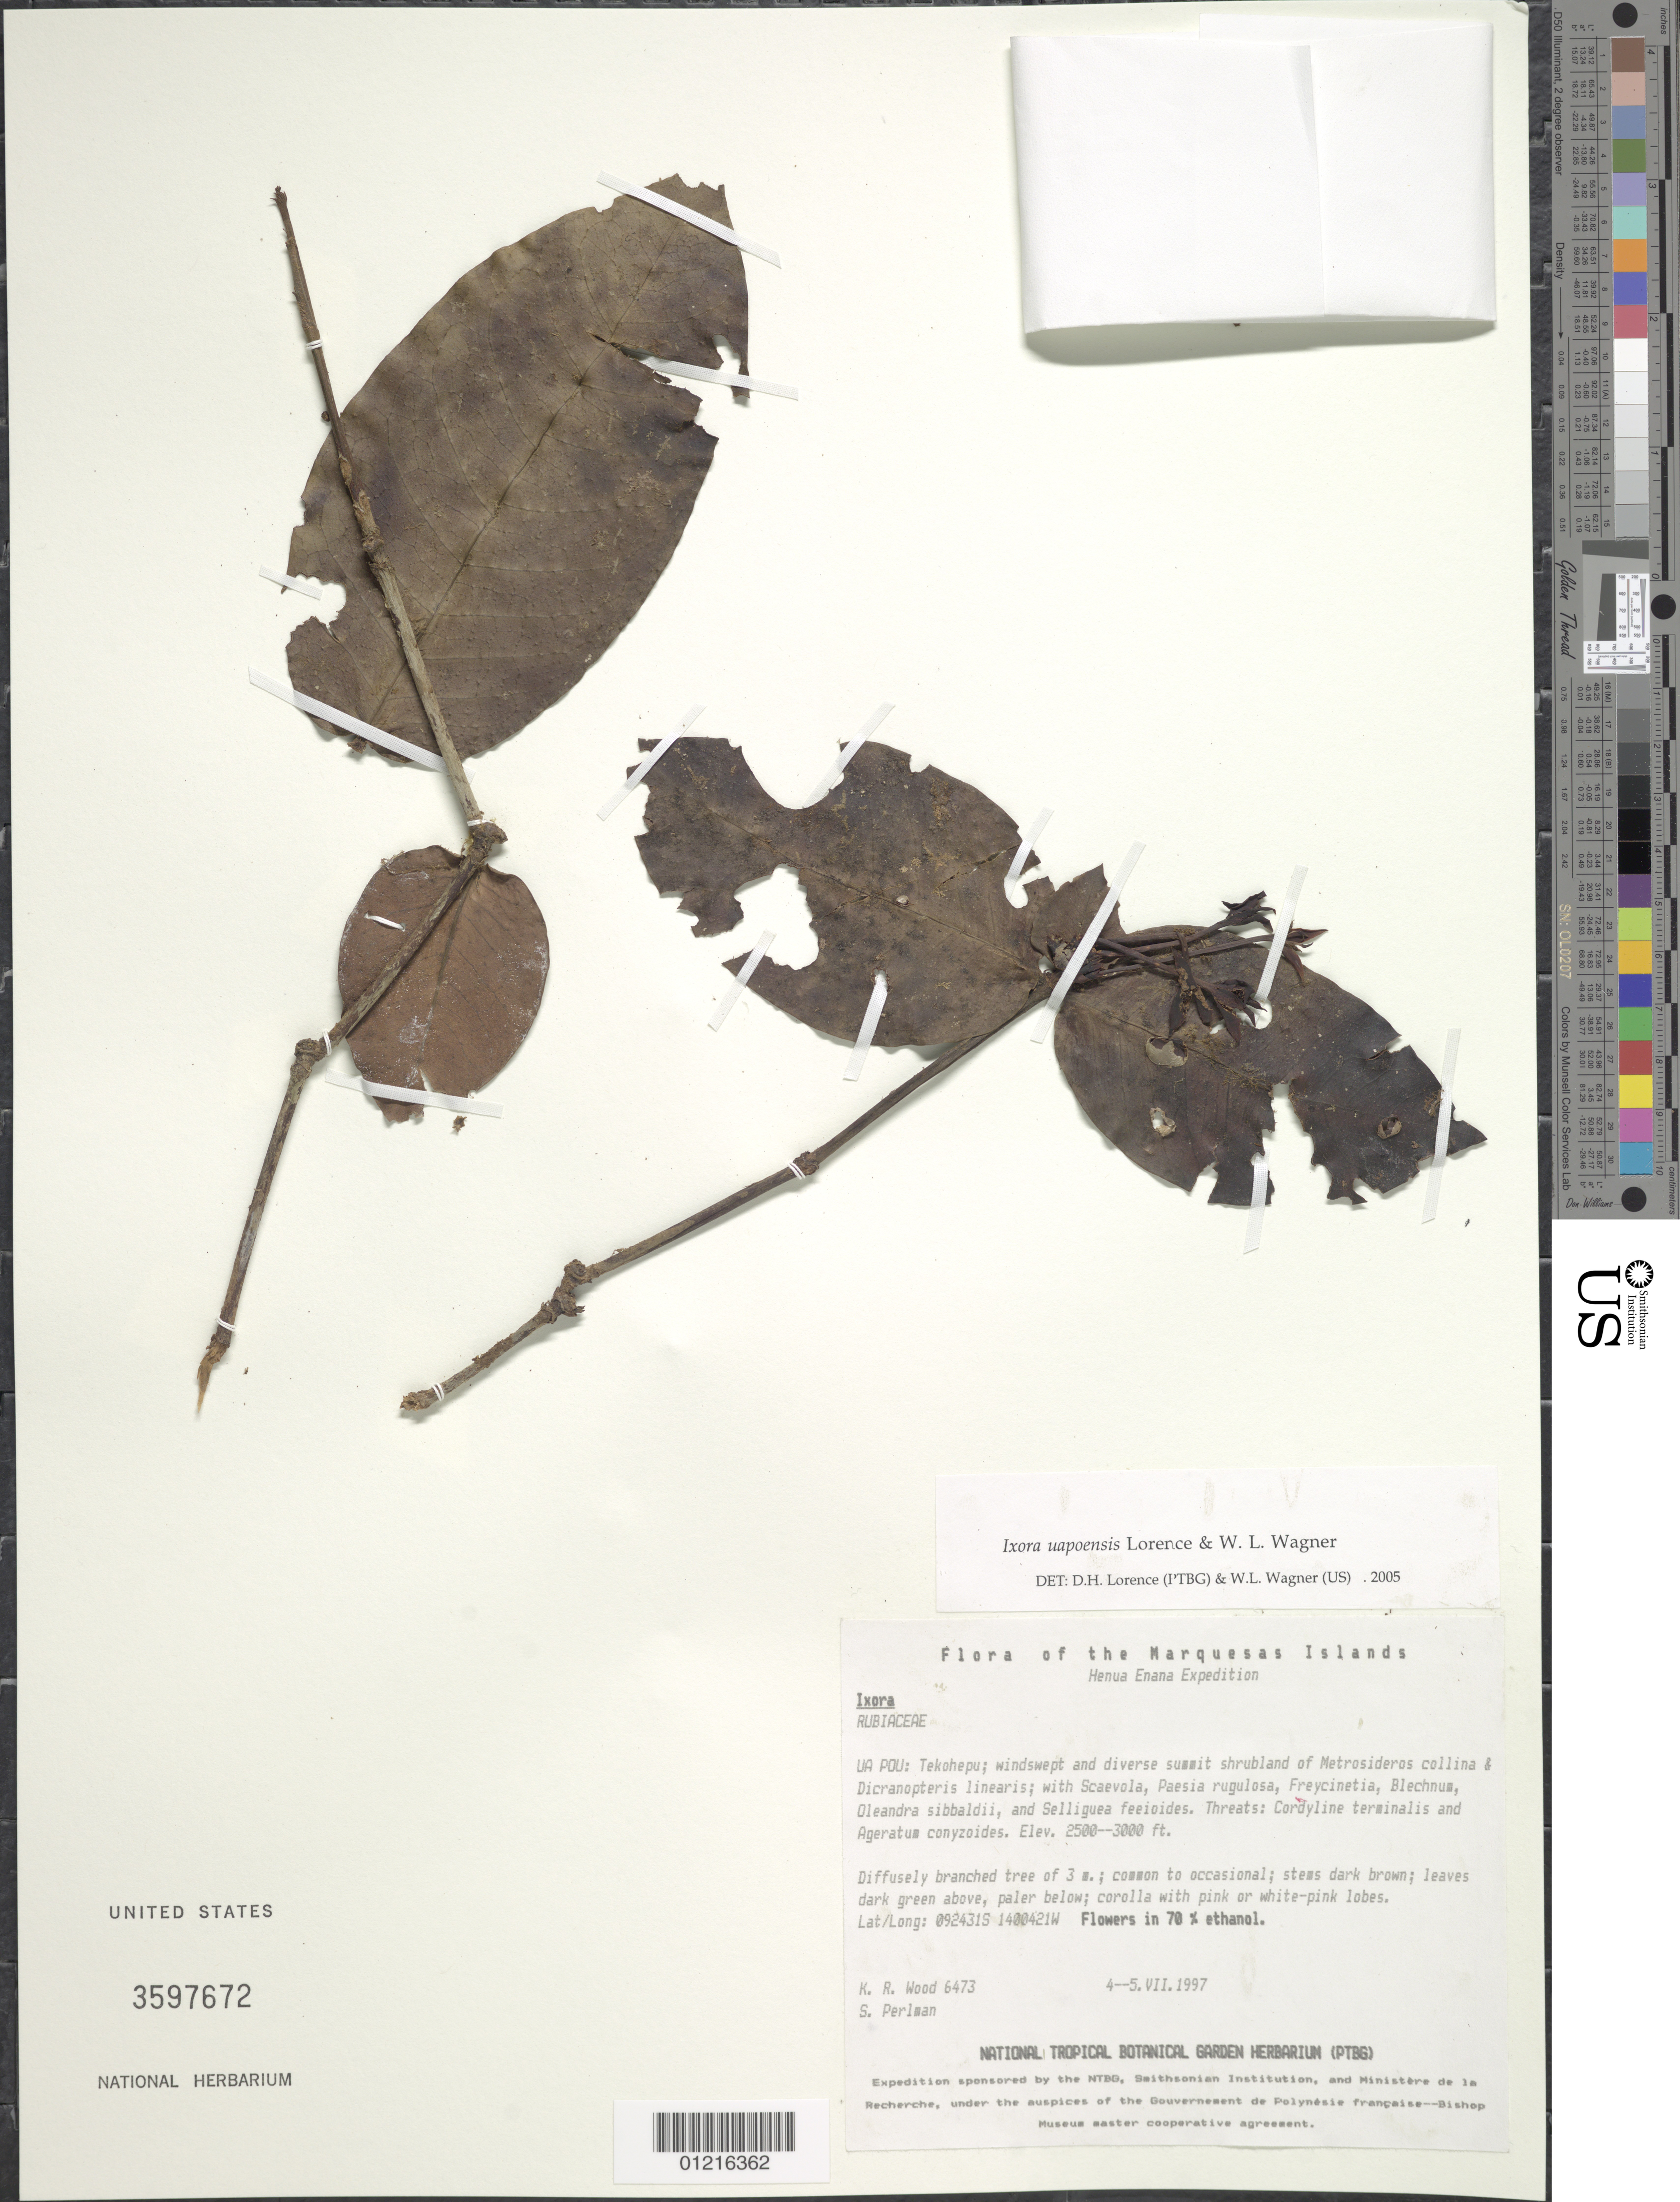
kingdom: Plantae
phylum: Tracheophyta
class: Magnoliopsida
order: Gentianales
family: Rubiaceae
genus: Ixora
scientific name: Ixora uapouensis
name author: Lorence & W.L. Wagner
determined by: Lorence, David H.; Wagner, W. H.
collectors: K. R. Wood & S. P. Perlman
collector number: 6473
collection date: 1997-07-04/1997-07-05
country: French Polynesia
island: Ua Pou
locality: Tekohepo, summit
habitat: Shrubland of Metrosideros collina - Dicranopteris linearis; windswept and diverse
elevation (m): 762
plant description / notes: Cordyline terminalis, Ageratum conyzoides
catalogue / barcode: US 3597672